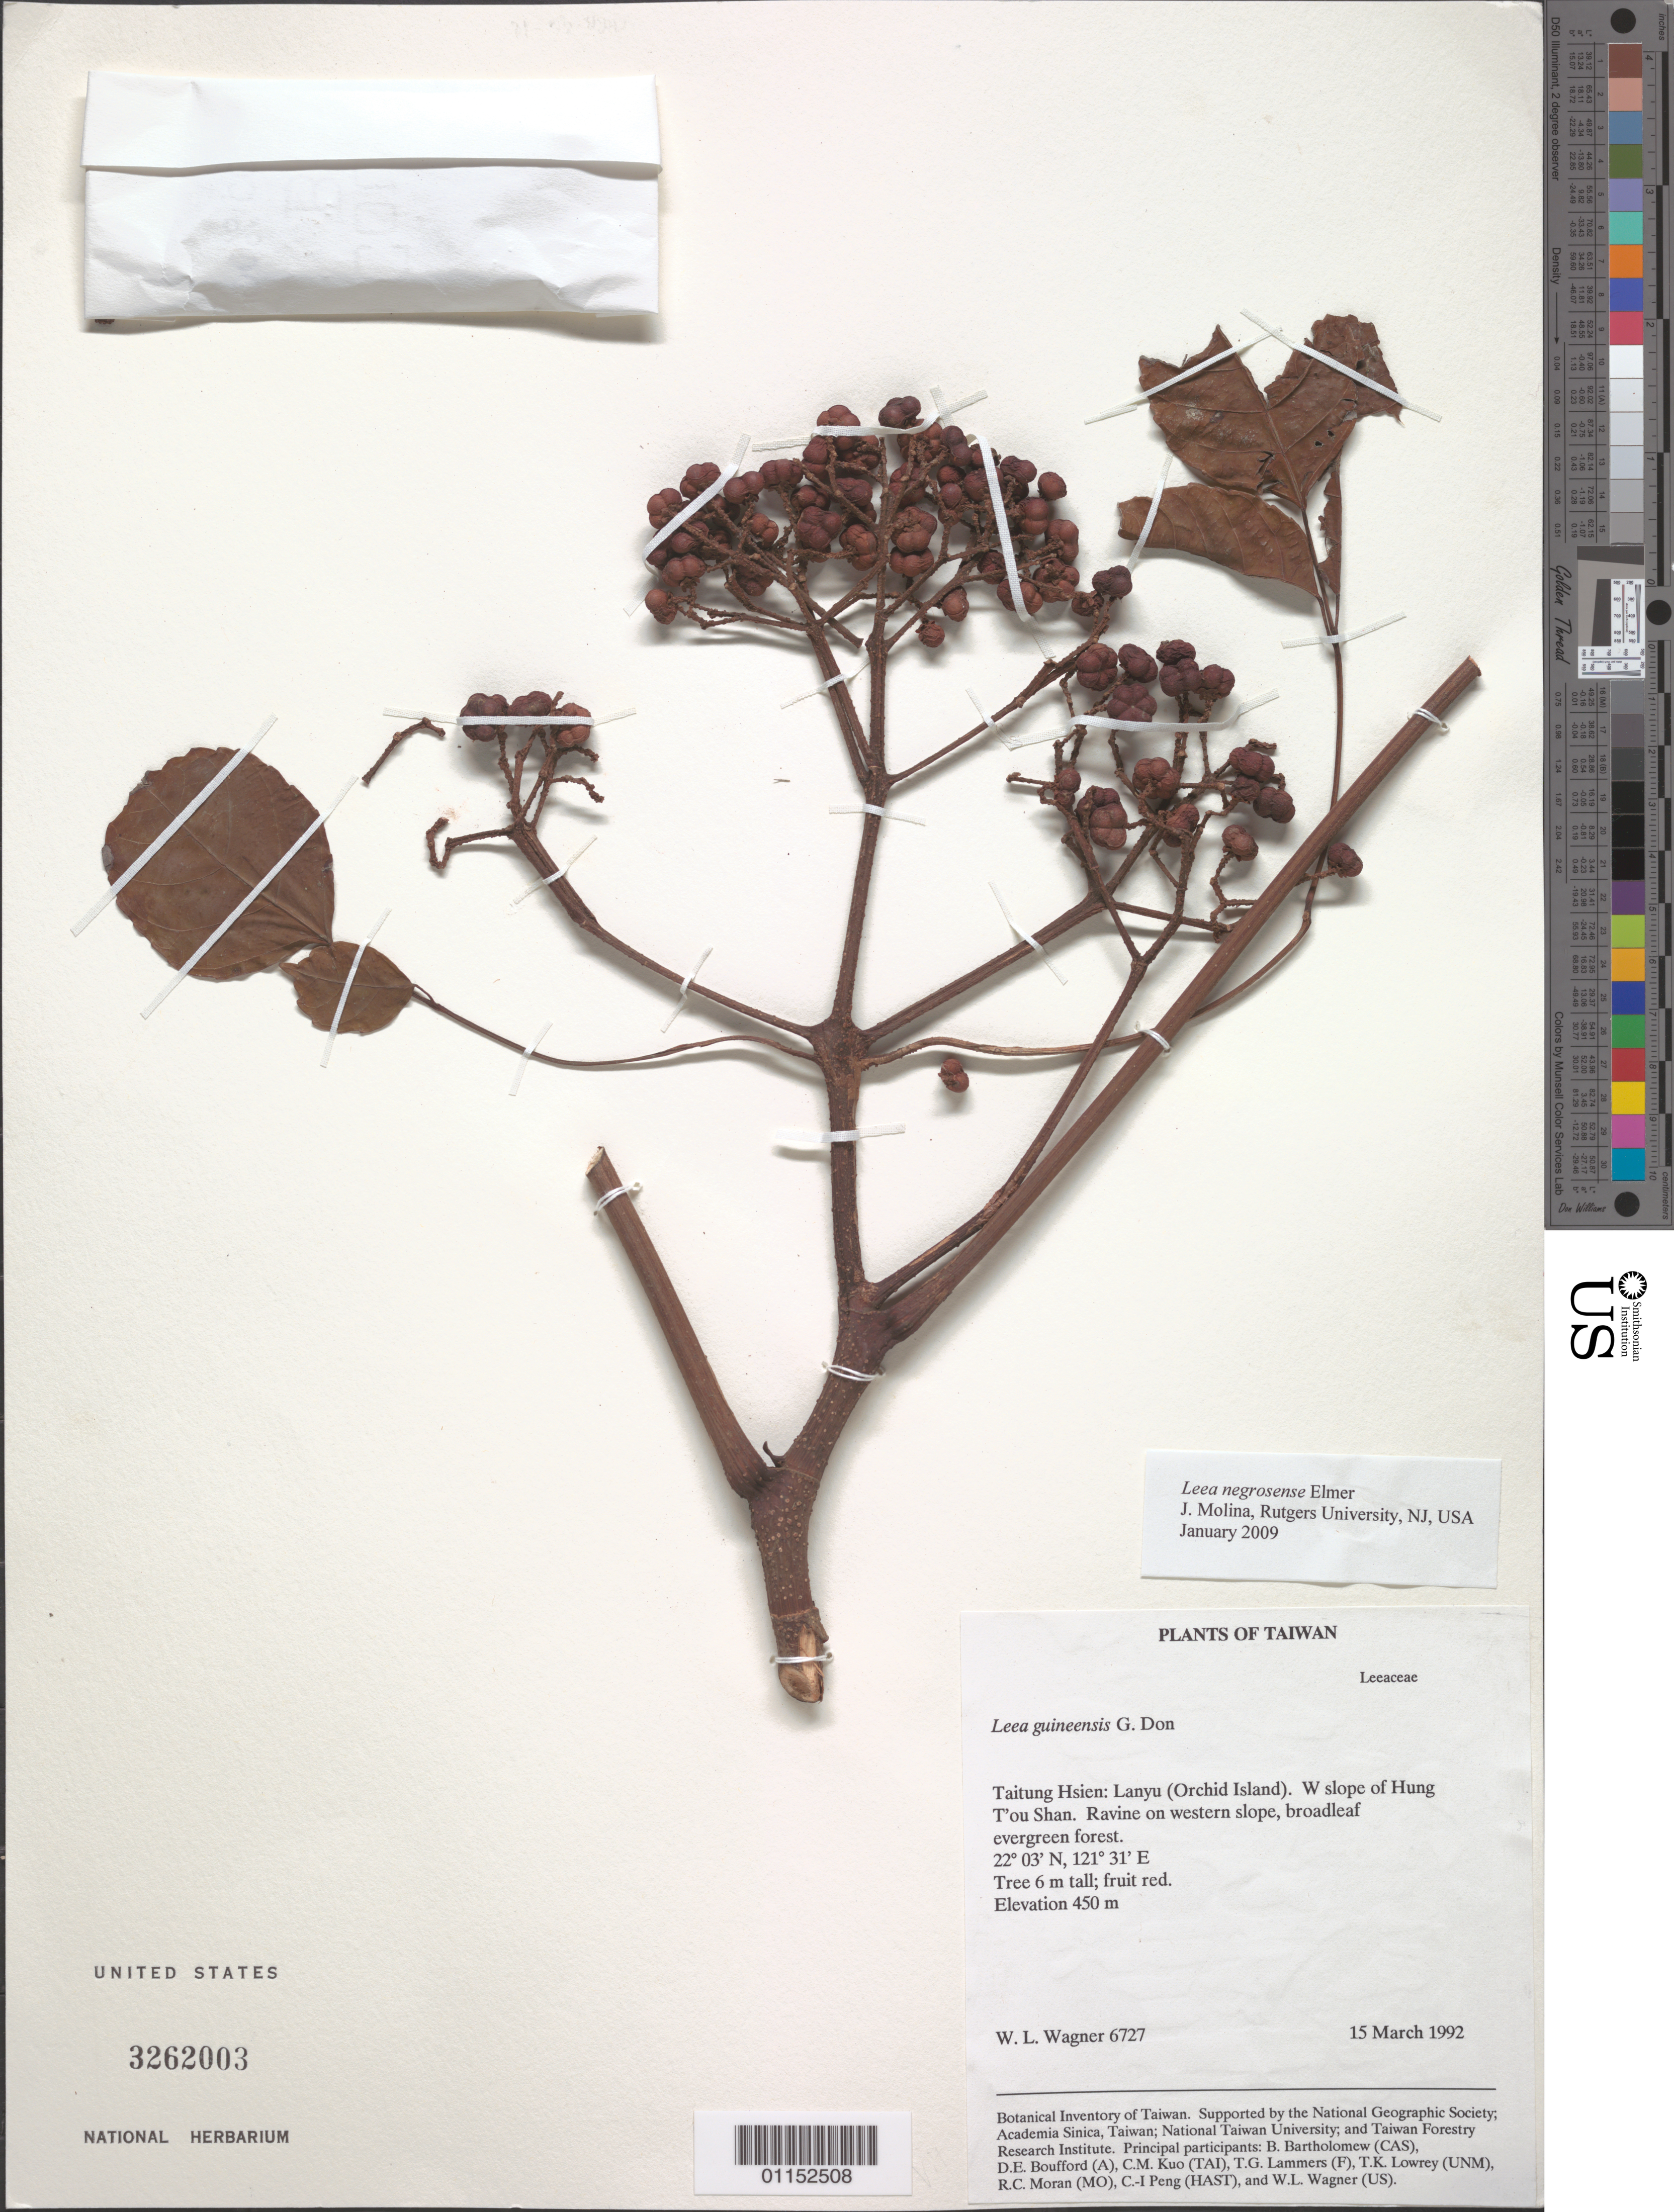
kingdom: Plantae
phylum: Tracheophyta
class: Magnoliopsida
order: Vitales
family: Vitaceae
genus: Leea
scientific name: Leea negrosensis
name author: Elmer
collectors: W. L. Wagner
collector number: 6727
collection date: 1992-03-15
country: Taiwan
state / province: Taitung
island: Lanyu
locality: Taitung Hsien: Lanyu (Orchid Island). W slope of Hung T'ou Shan.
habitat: Ravine on W slope, broadleaf evergreen forest.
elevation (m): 450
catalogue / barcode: US 3262003